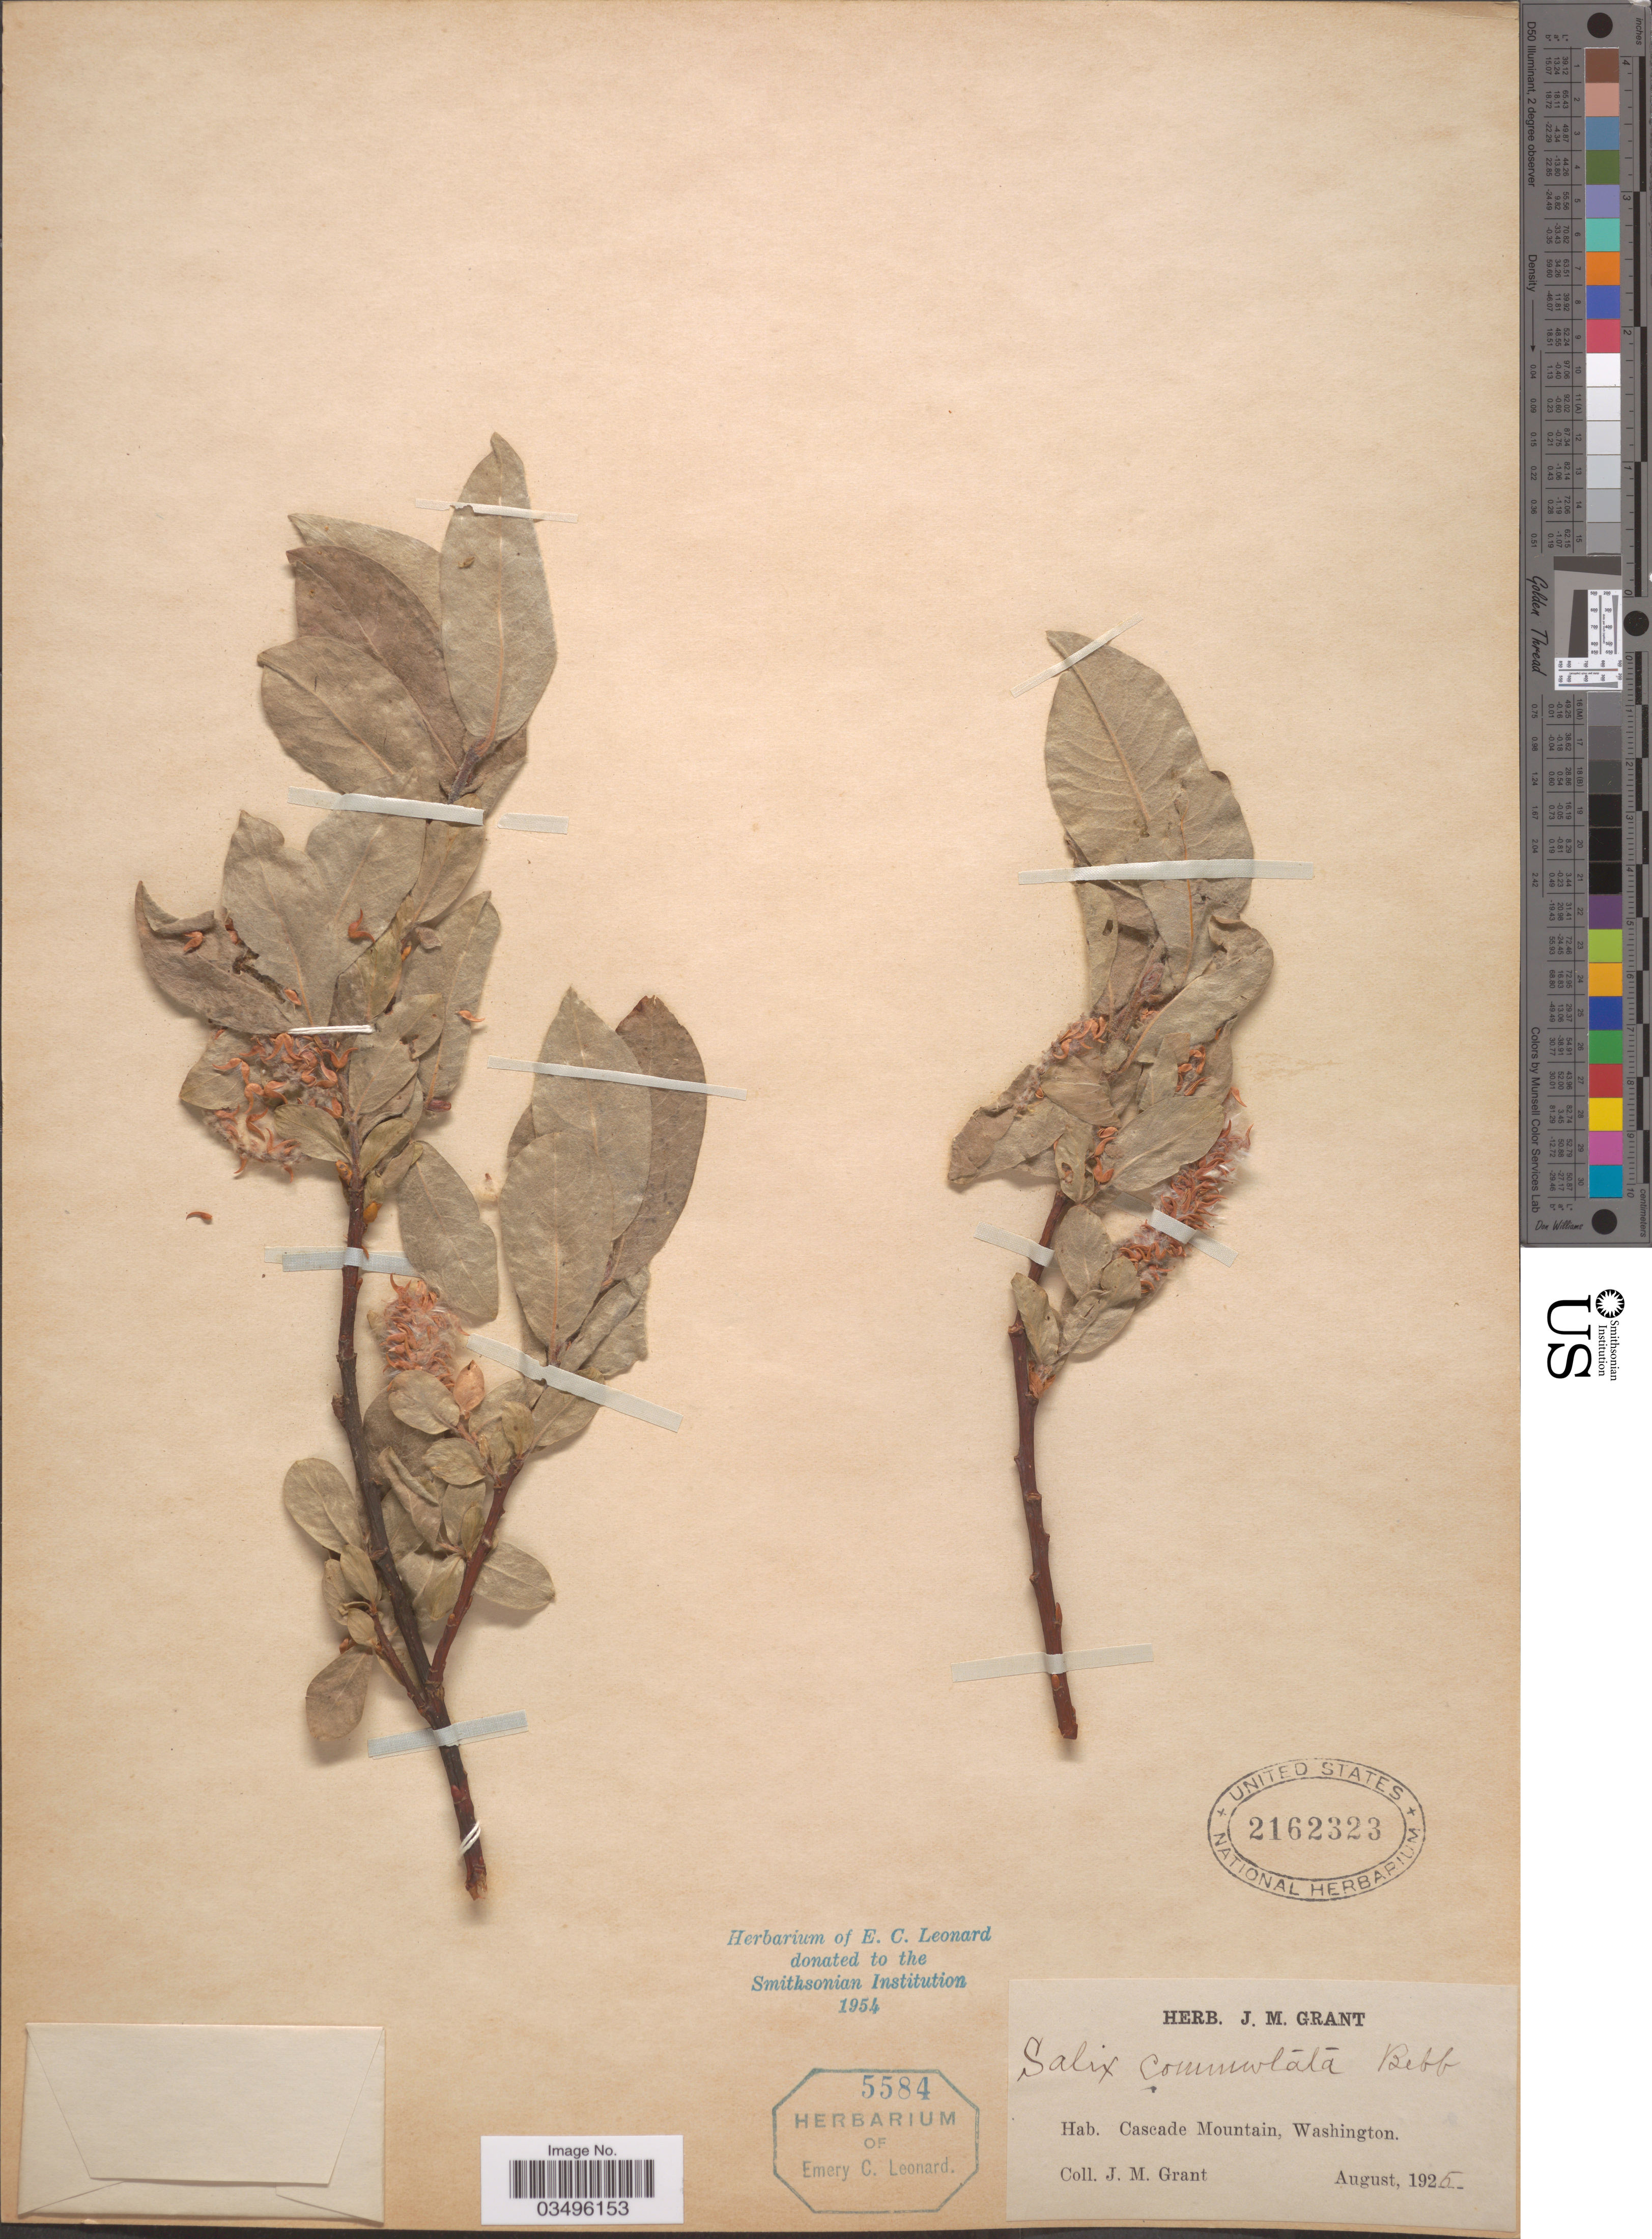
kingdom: Plantae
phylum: Tracheophyta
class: Magnoliopsida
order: Malpighiales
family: Salicaceae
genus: Salix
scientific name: Salix commutata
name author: Bebb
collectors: J. M. Grant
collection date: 1925-08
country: United States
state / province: Washington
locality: Cascade Mountain.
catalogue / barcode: US 2162323